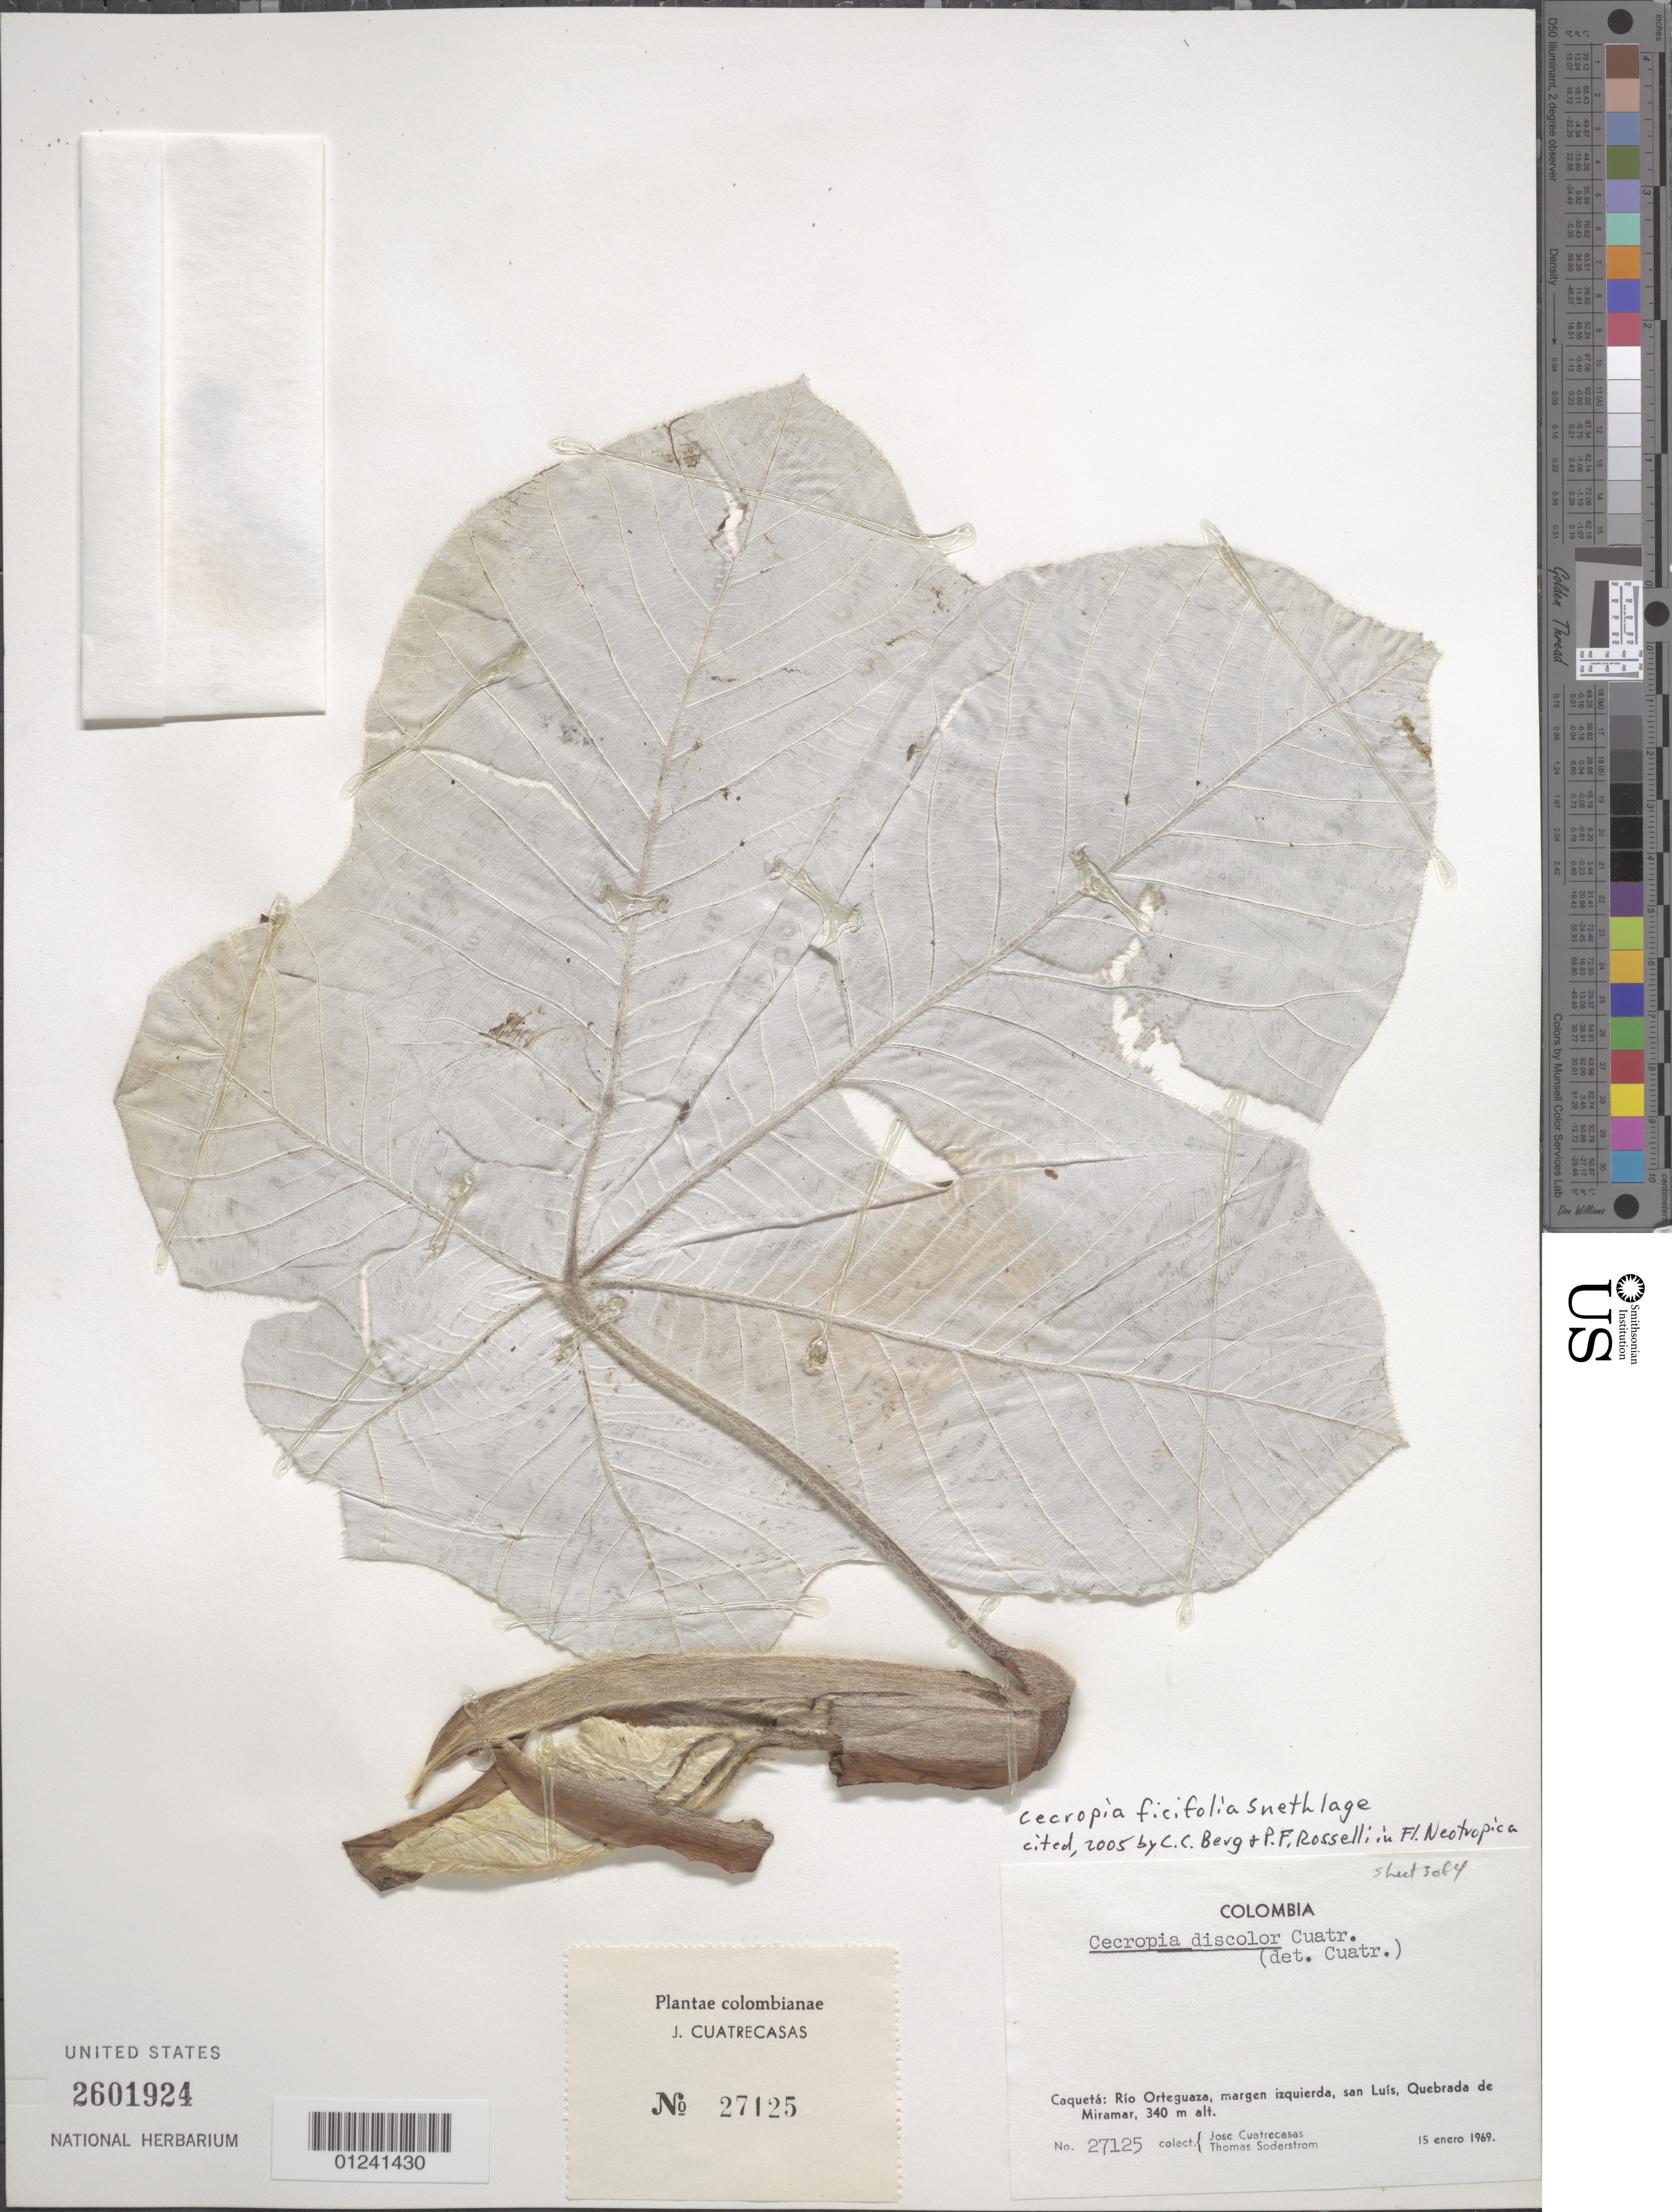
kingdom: Plantae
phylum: Tracheophyta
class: Magnoliopsida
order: Rosales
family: Urticaceae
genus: Cecropia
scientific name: Cecropia ficifolia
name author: Snethlage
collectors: J. Cuatrecasas & T. R. Soderstrom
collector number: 27125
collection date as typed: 15 Jan 1969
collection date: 1969-01-15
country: Colombia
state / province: Caquetá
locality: Rio Ortequaza, Margen Izquierda, San Luis, Quebrada de Miramar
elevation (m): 340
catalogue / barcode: US 2601924